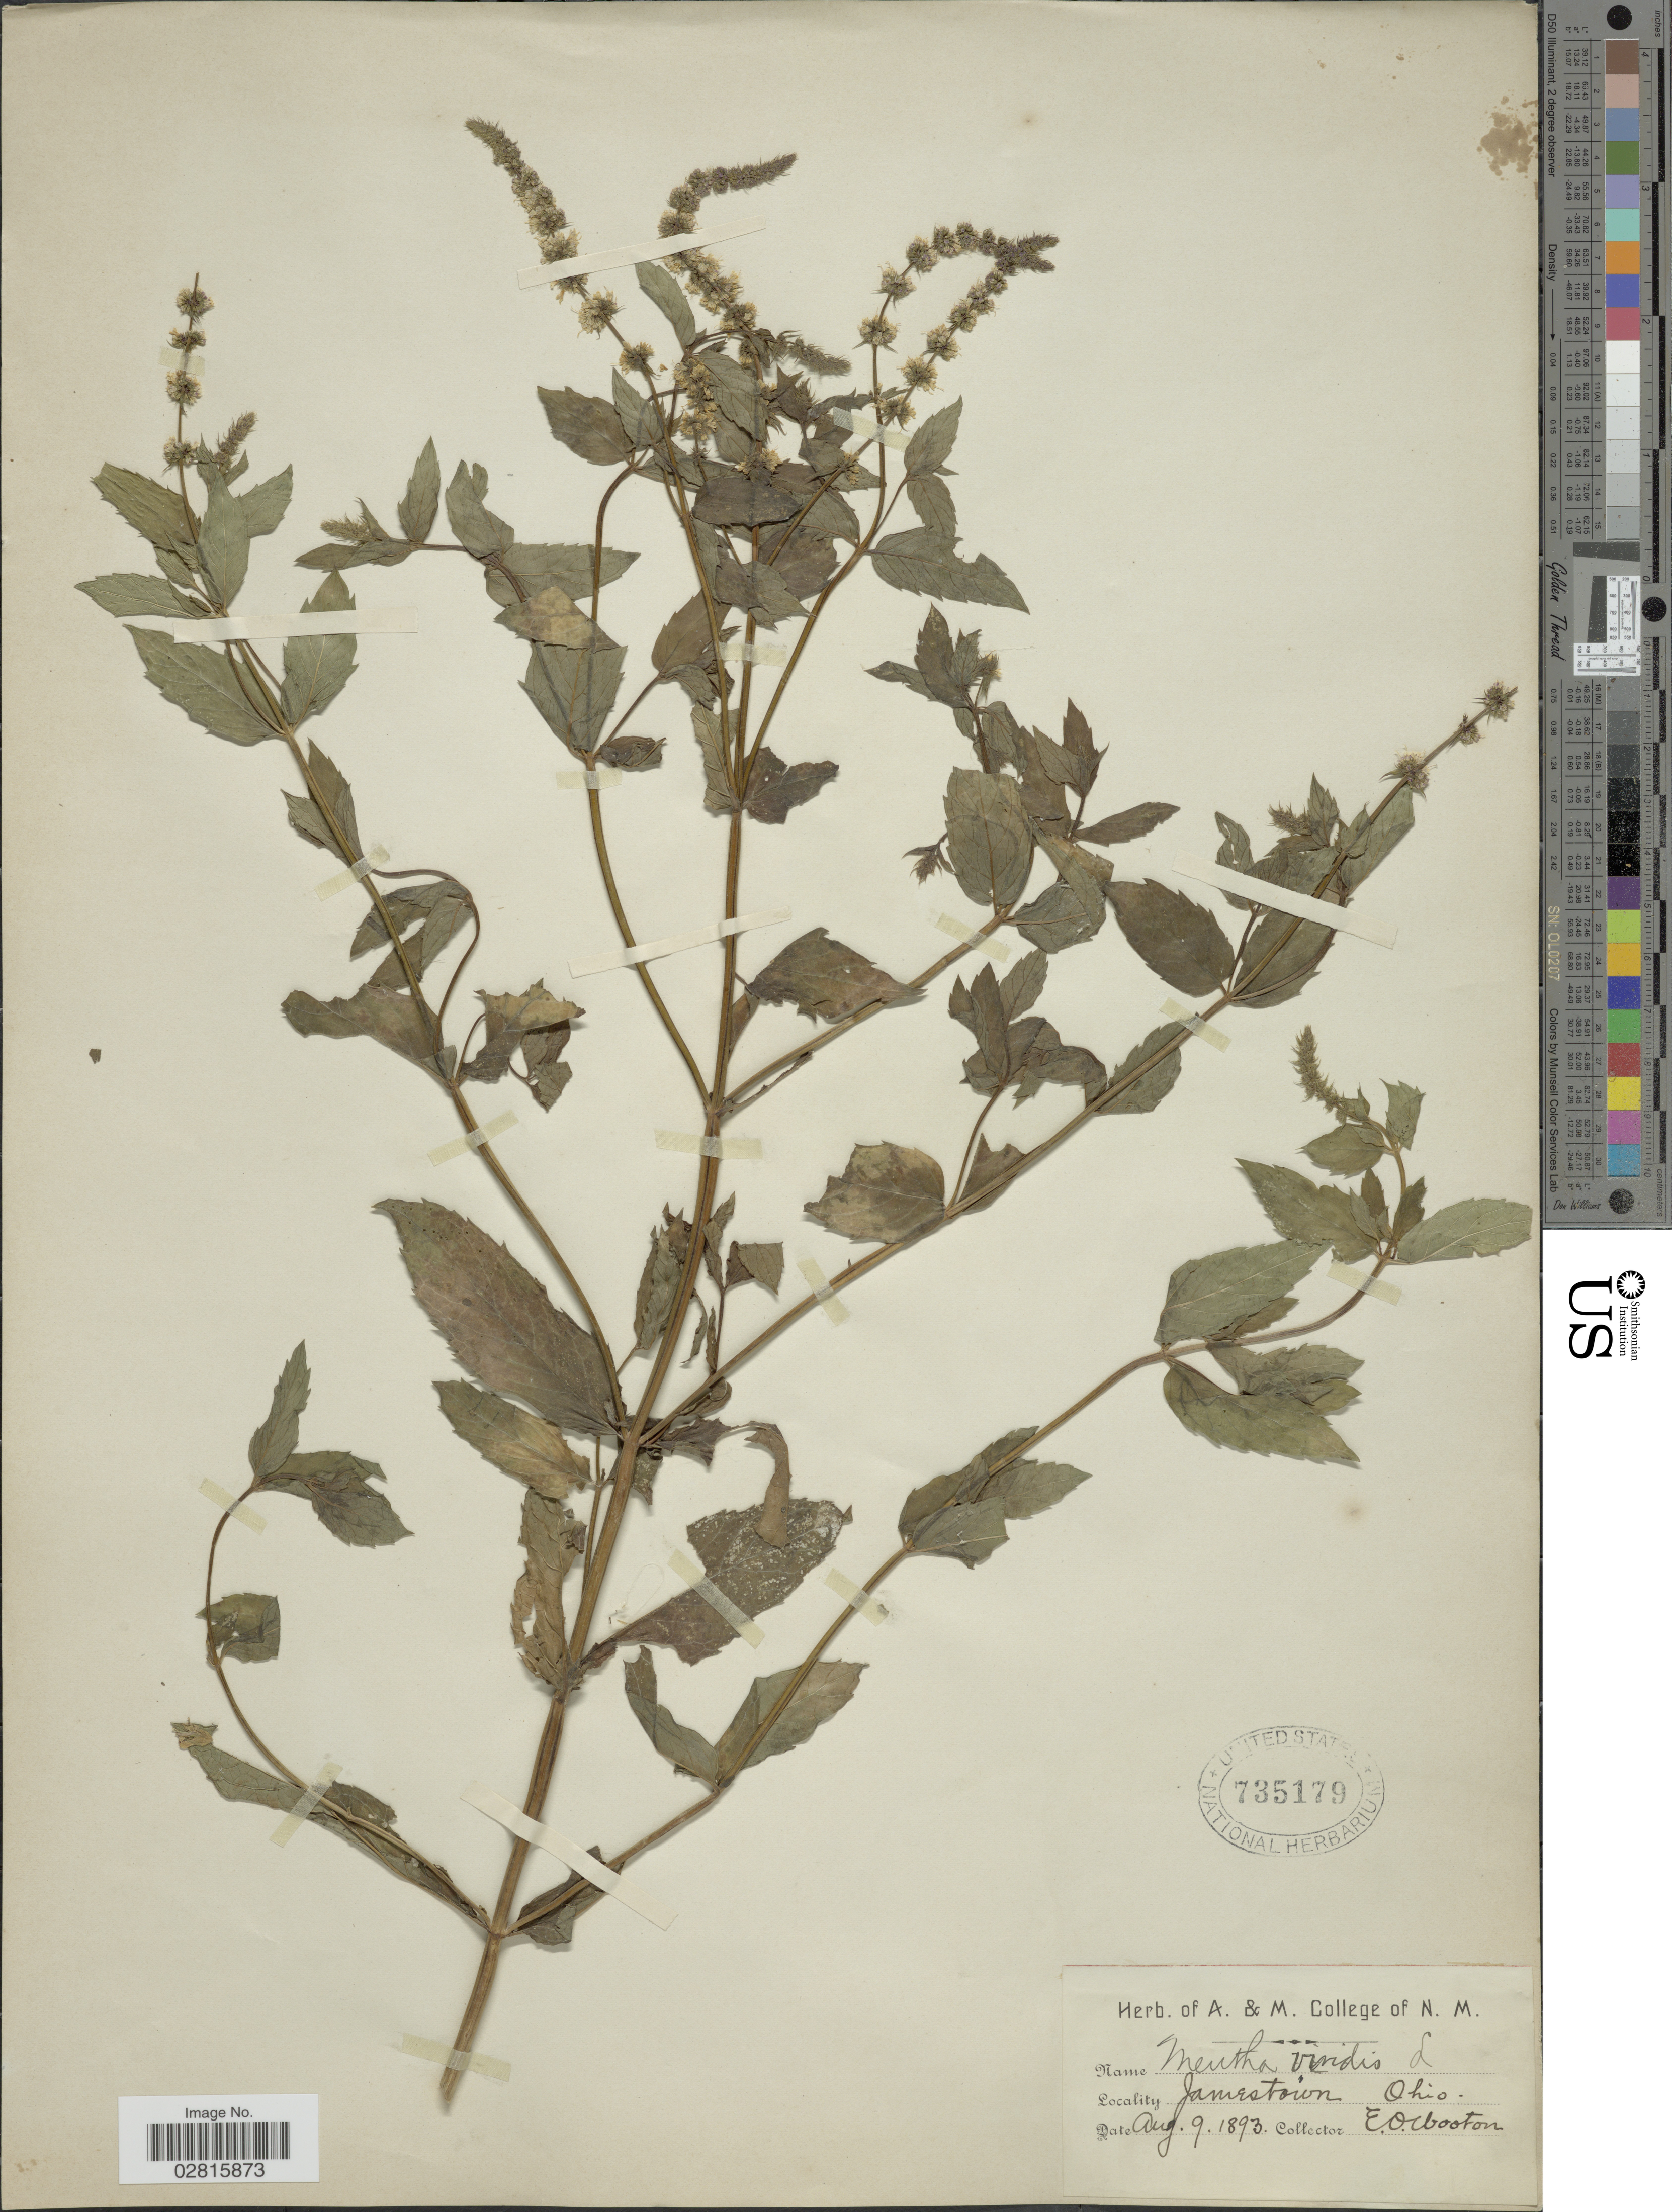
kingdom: Plantae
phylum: Tracheophyta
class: Magnoliopsida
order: Lamiales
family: Lamiaceae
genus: Mentha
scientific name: Mentha spicata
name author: L.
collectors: E. O. Wooton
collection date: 1893-08-09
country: United States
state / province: Ohio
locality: Jamestown.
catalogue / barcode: US 735179